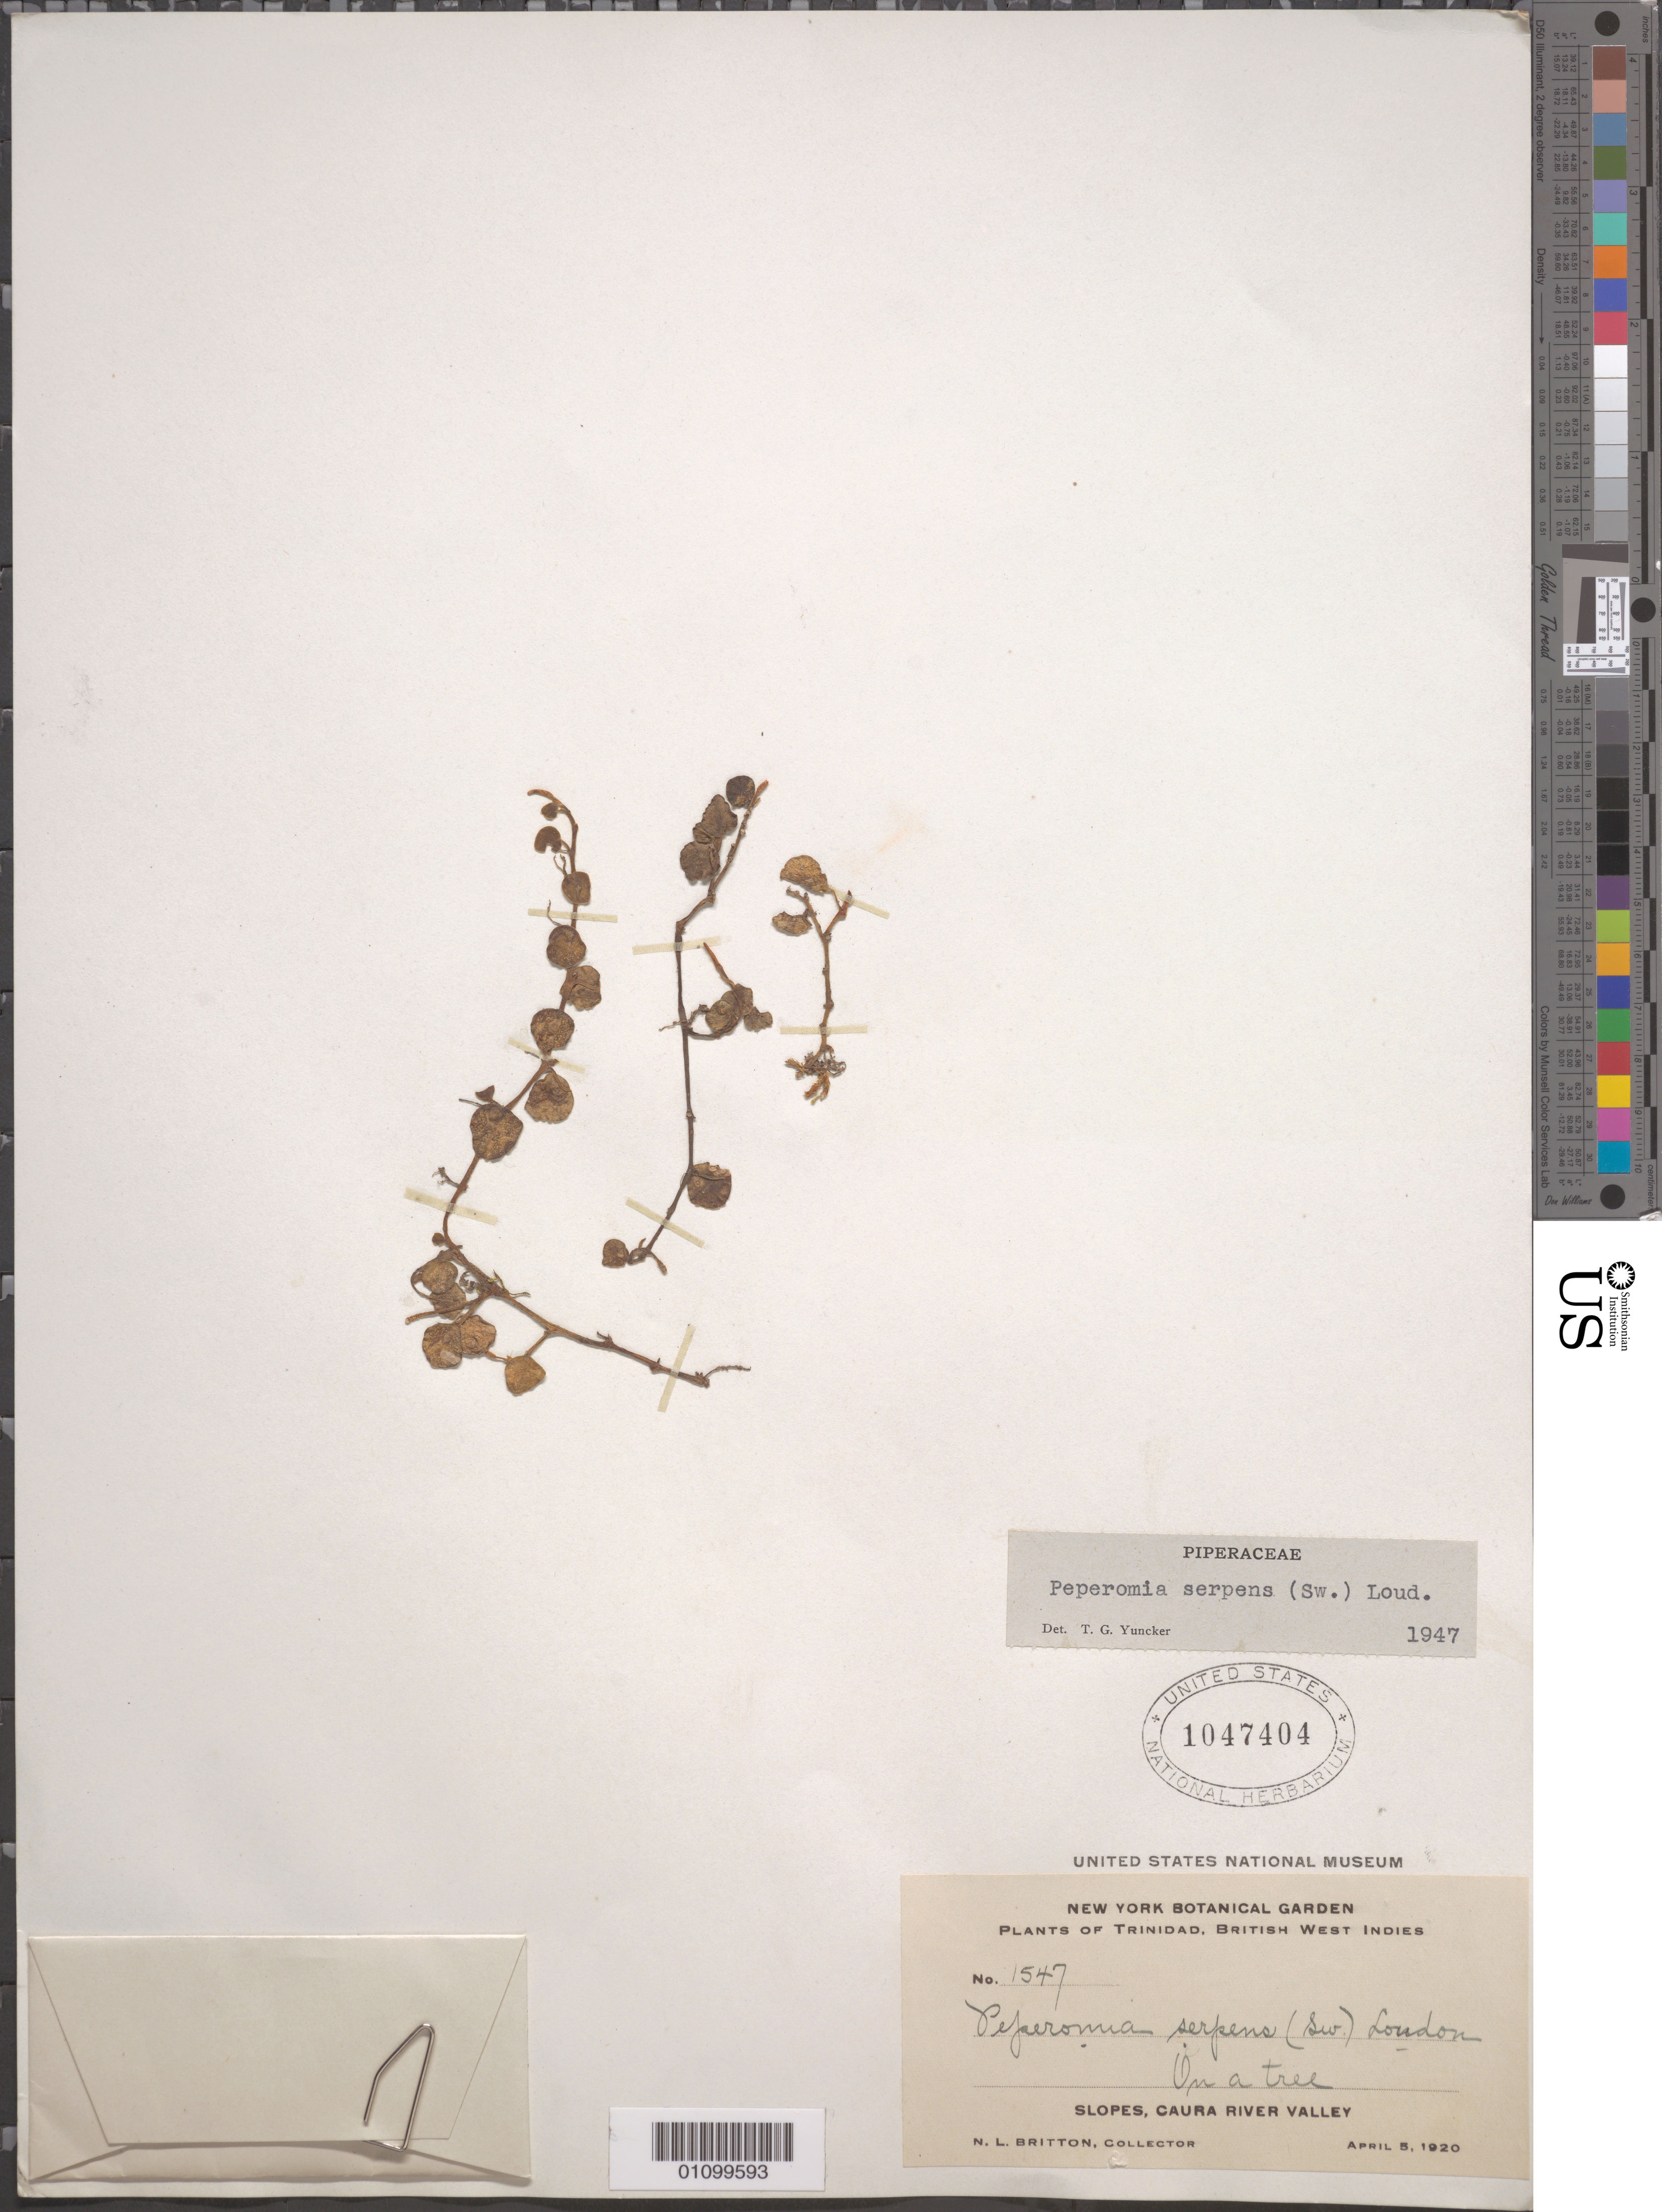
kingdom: Plantae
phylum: Tracheophyta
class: Magnoliopsida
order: Piperales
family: Piperaceae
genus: Peperomia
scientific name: Peperomia serpens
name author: (Sw.) Loudon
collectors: N. Britton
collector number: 1547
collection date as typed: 05 Apr 1920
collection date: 1920-04-05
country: Trinidad and Tobago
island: Trinidad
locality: Slopes, Caura River Valley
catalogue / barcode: US 1047404